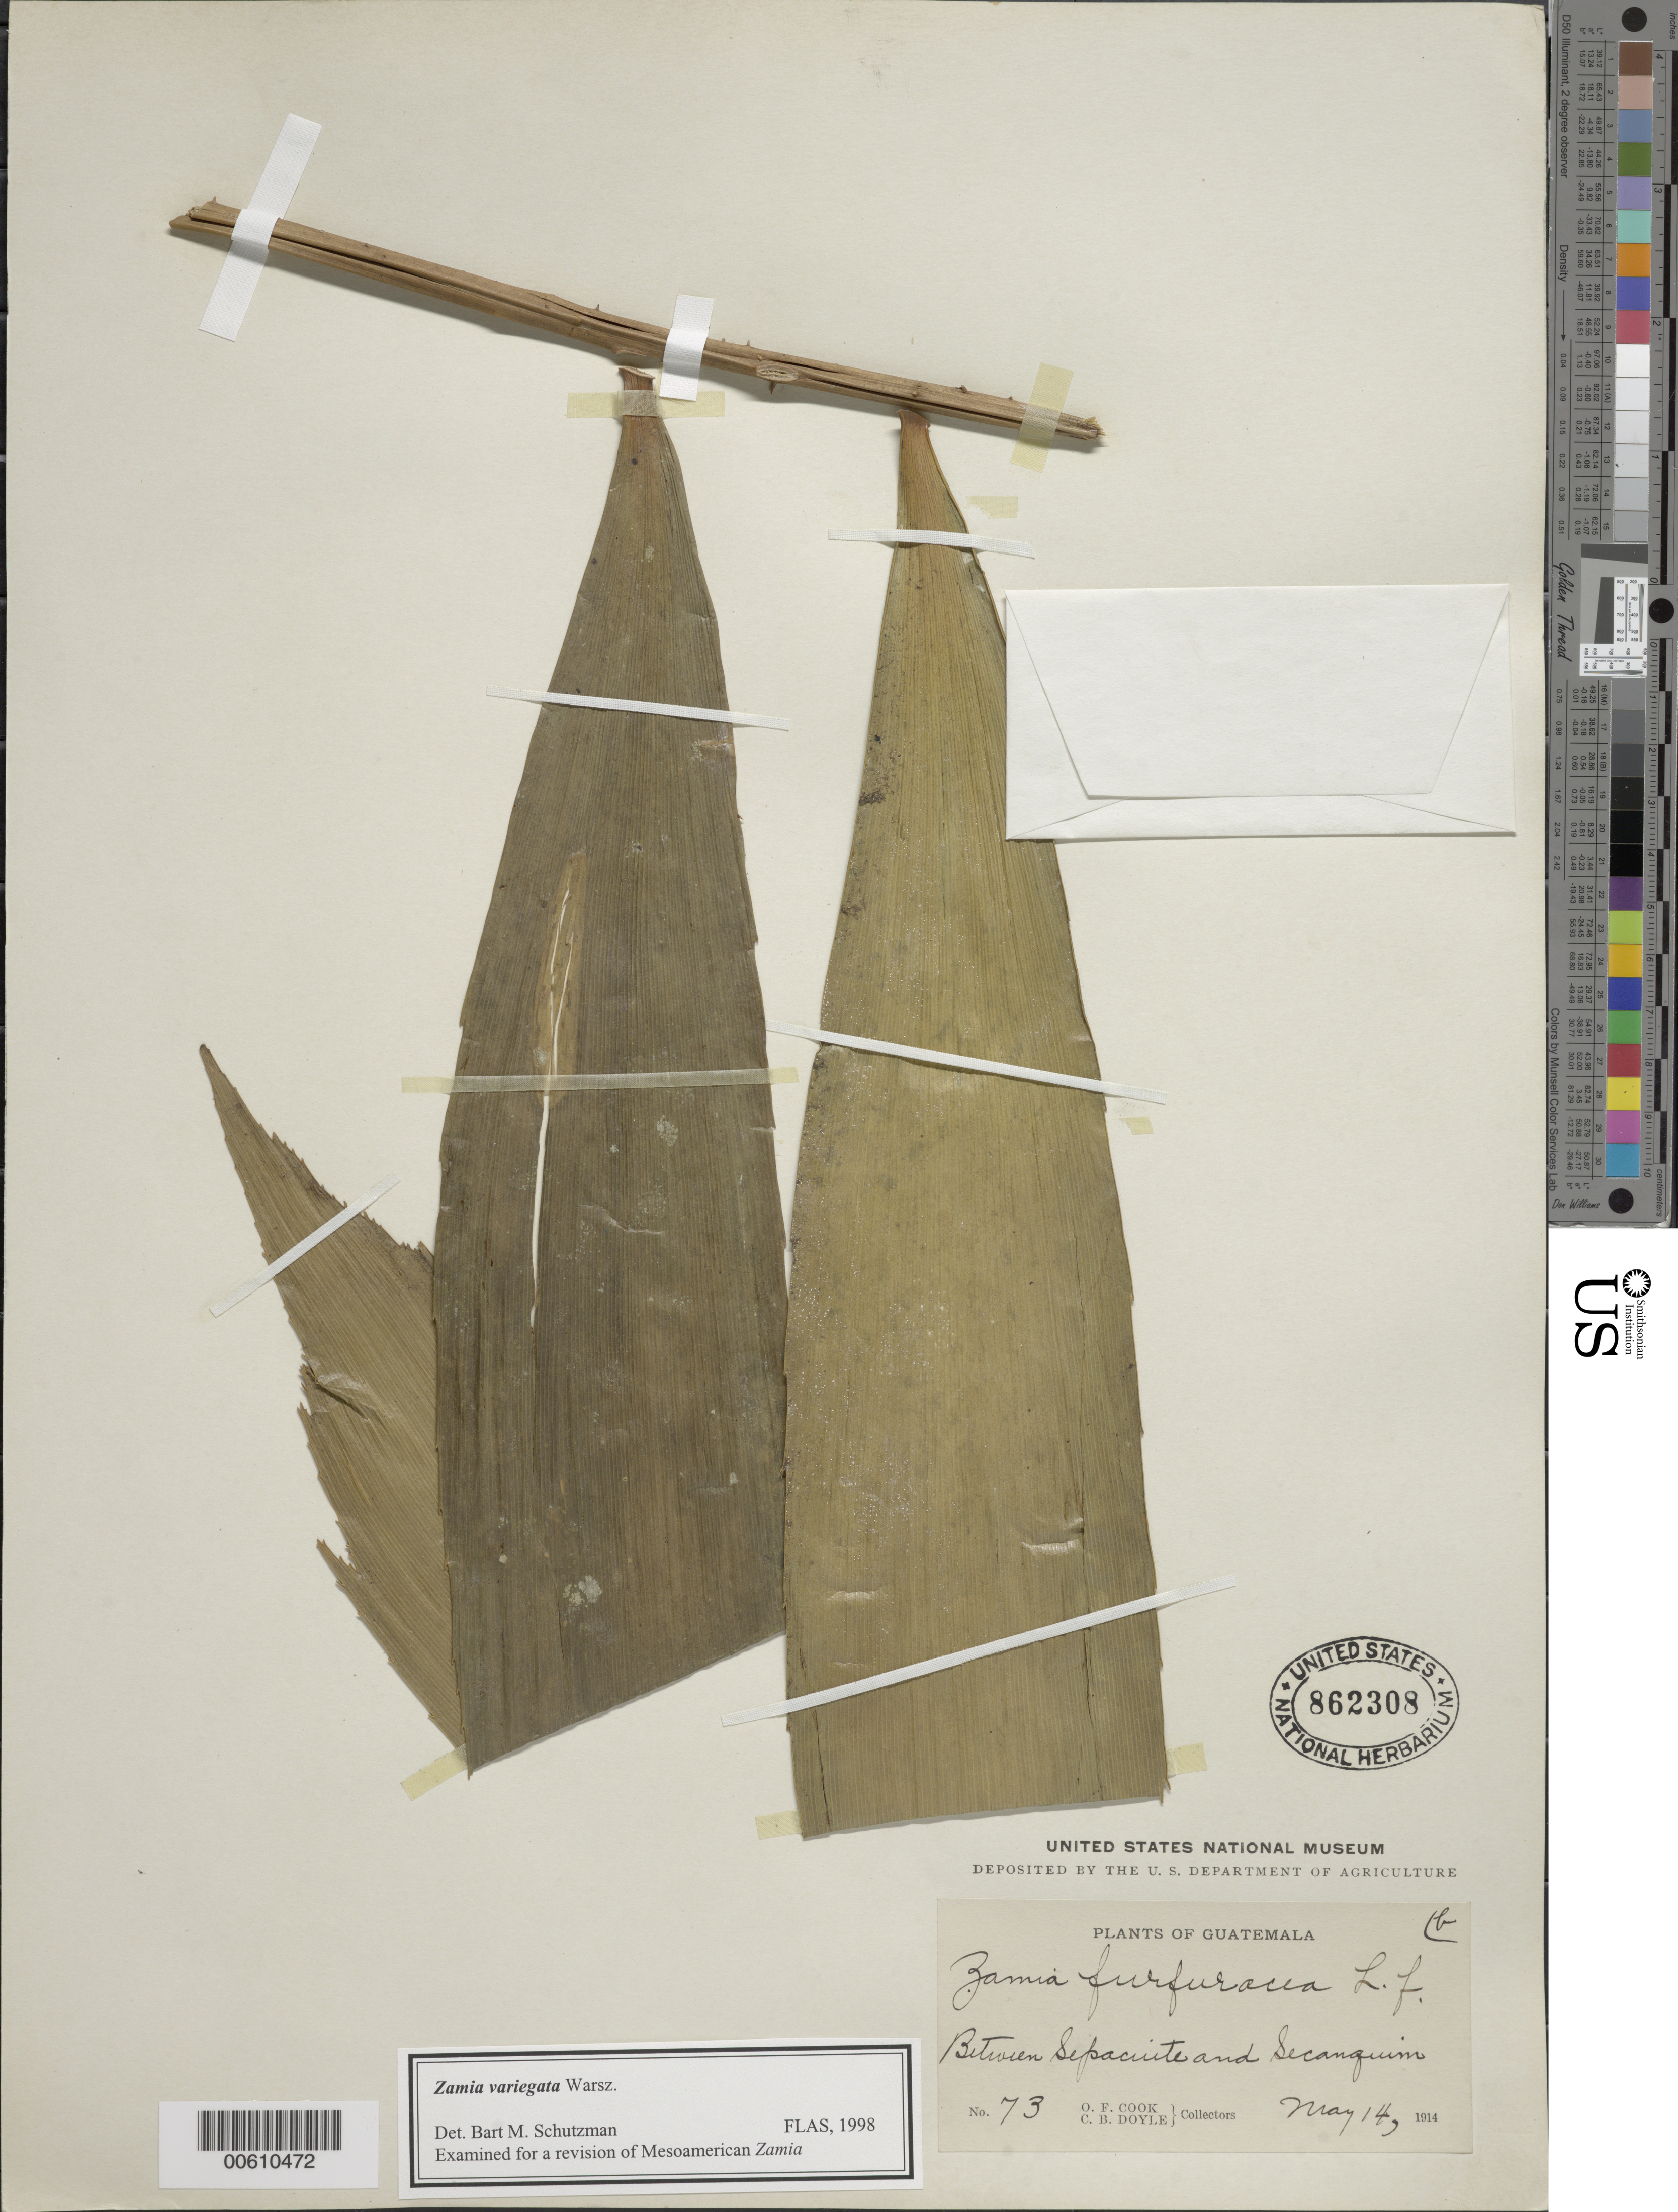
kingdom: Plantae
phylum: Tracheophyta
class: Cycadopsida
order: Cycadales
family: Zamiaceae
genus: Zamia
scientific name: Zamia variegata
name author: Warsz.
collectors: O. F. Cook & C. Doyle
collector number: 73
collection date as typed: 14 May 1914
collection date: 1914-05-14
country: Guatemala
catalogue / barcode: US 862308